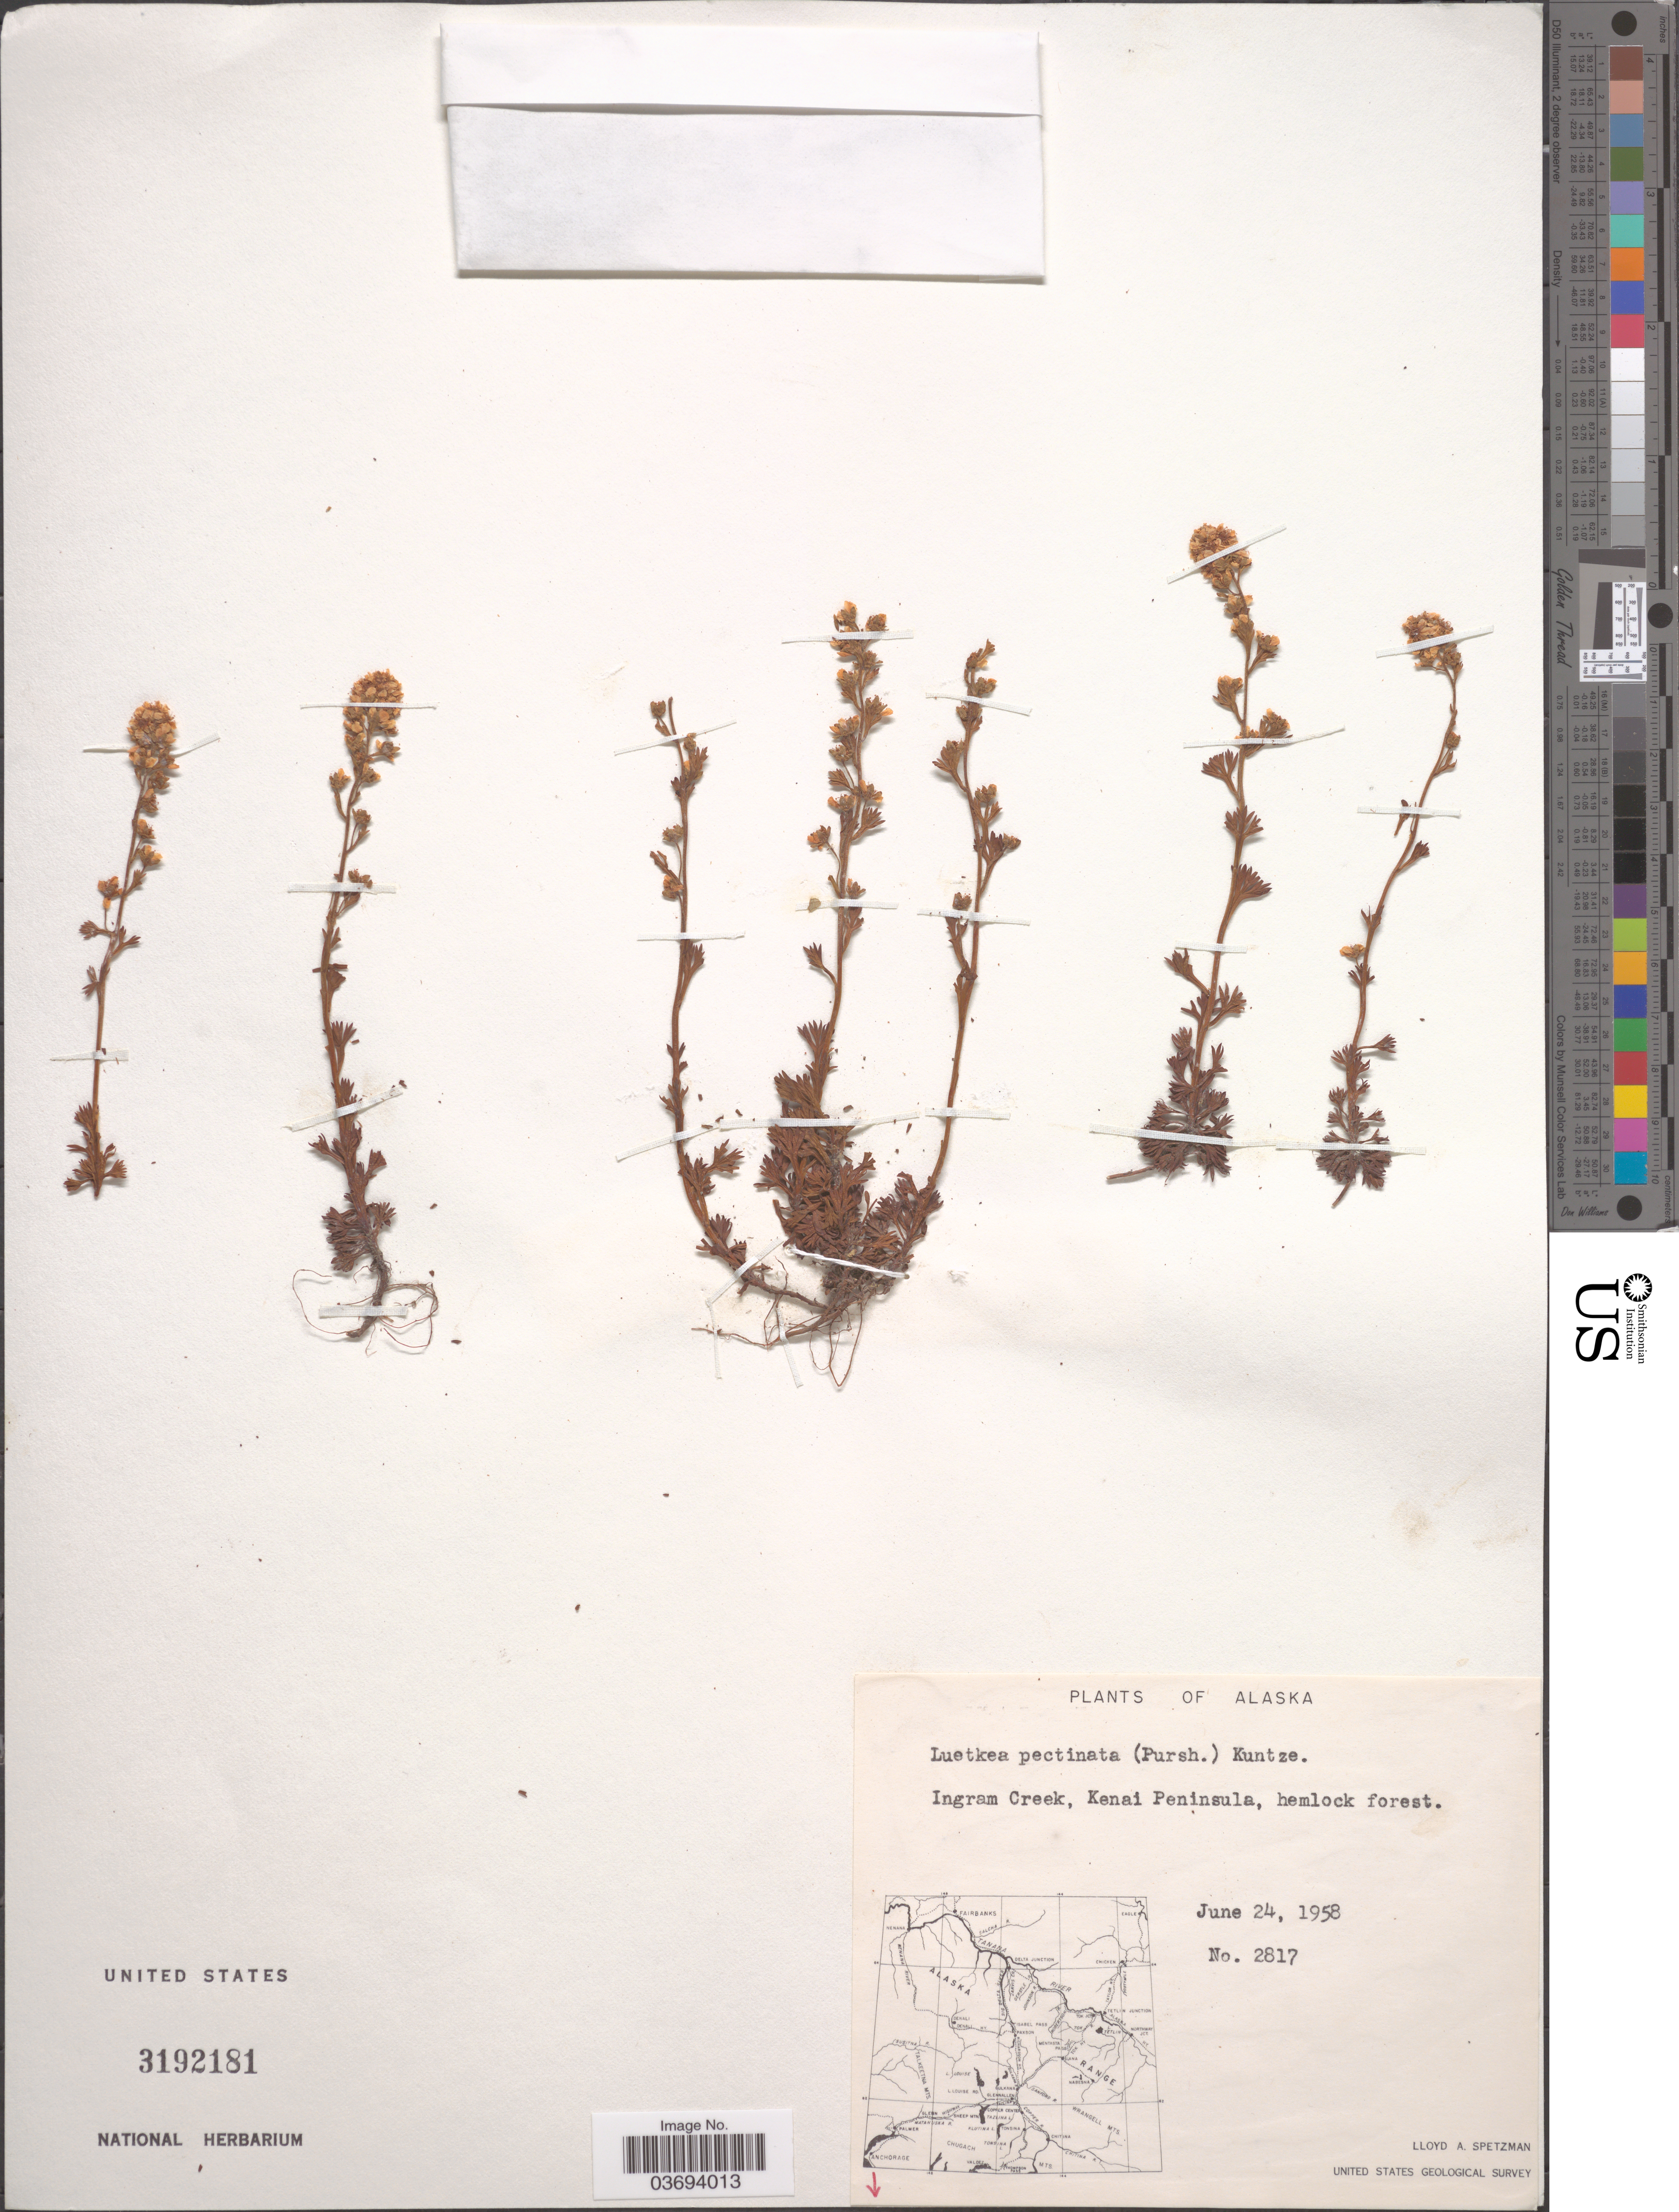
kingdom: Plantae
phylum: Tracheophyta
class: Magnoliopsida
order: Rosales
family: Rosaceae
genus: Luetkea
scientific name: Luetkea pectinata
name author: (Pursh) Kuntze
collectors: L. Spetzman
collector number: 2817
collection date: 1958-06-24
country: United States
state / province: Alaska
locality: Ingram Creek, Kenai Peninsula, hemlock forest.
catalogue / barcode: US 3192181